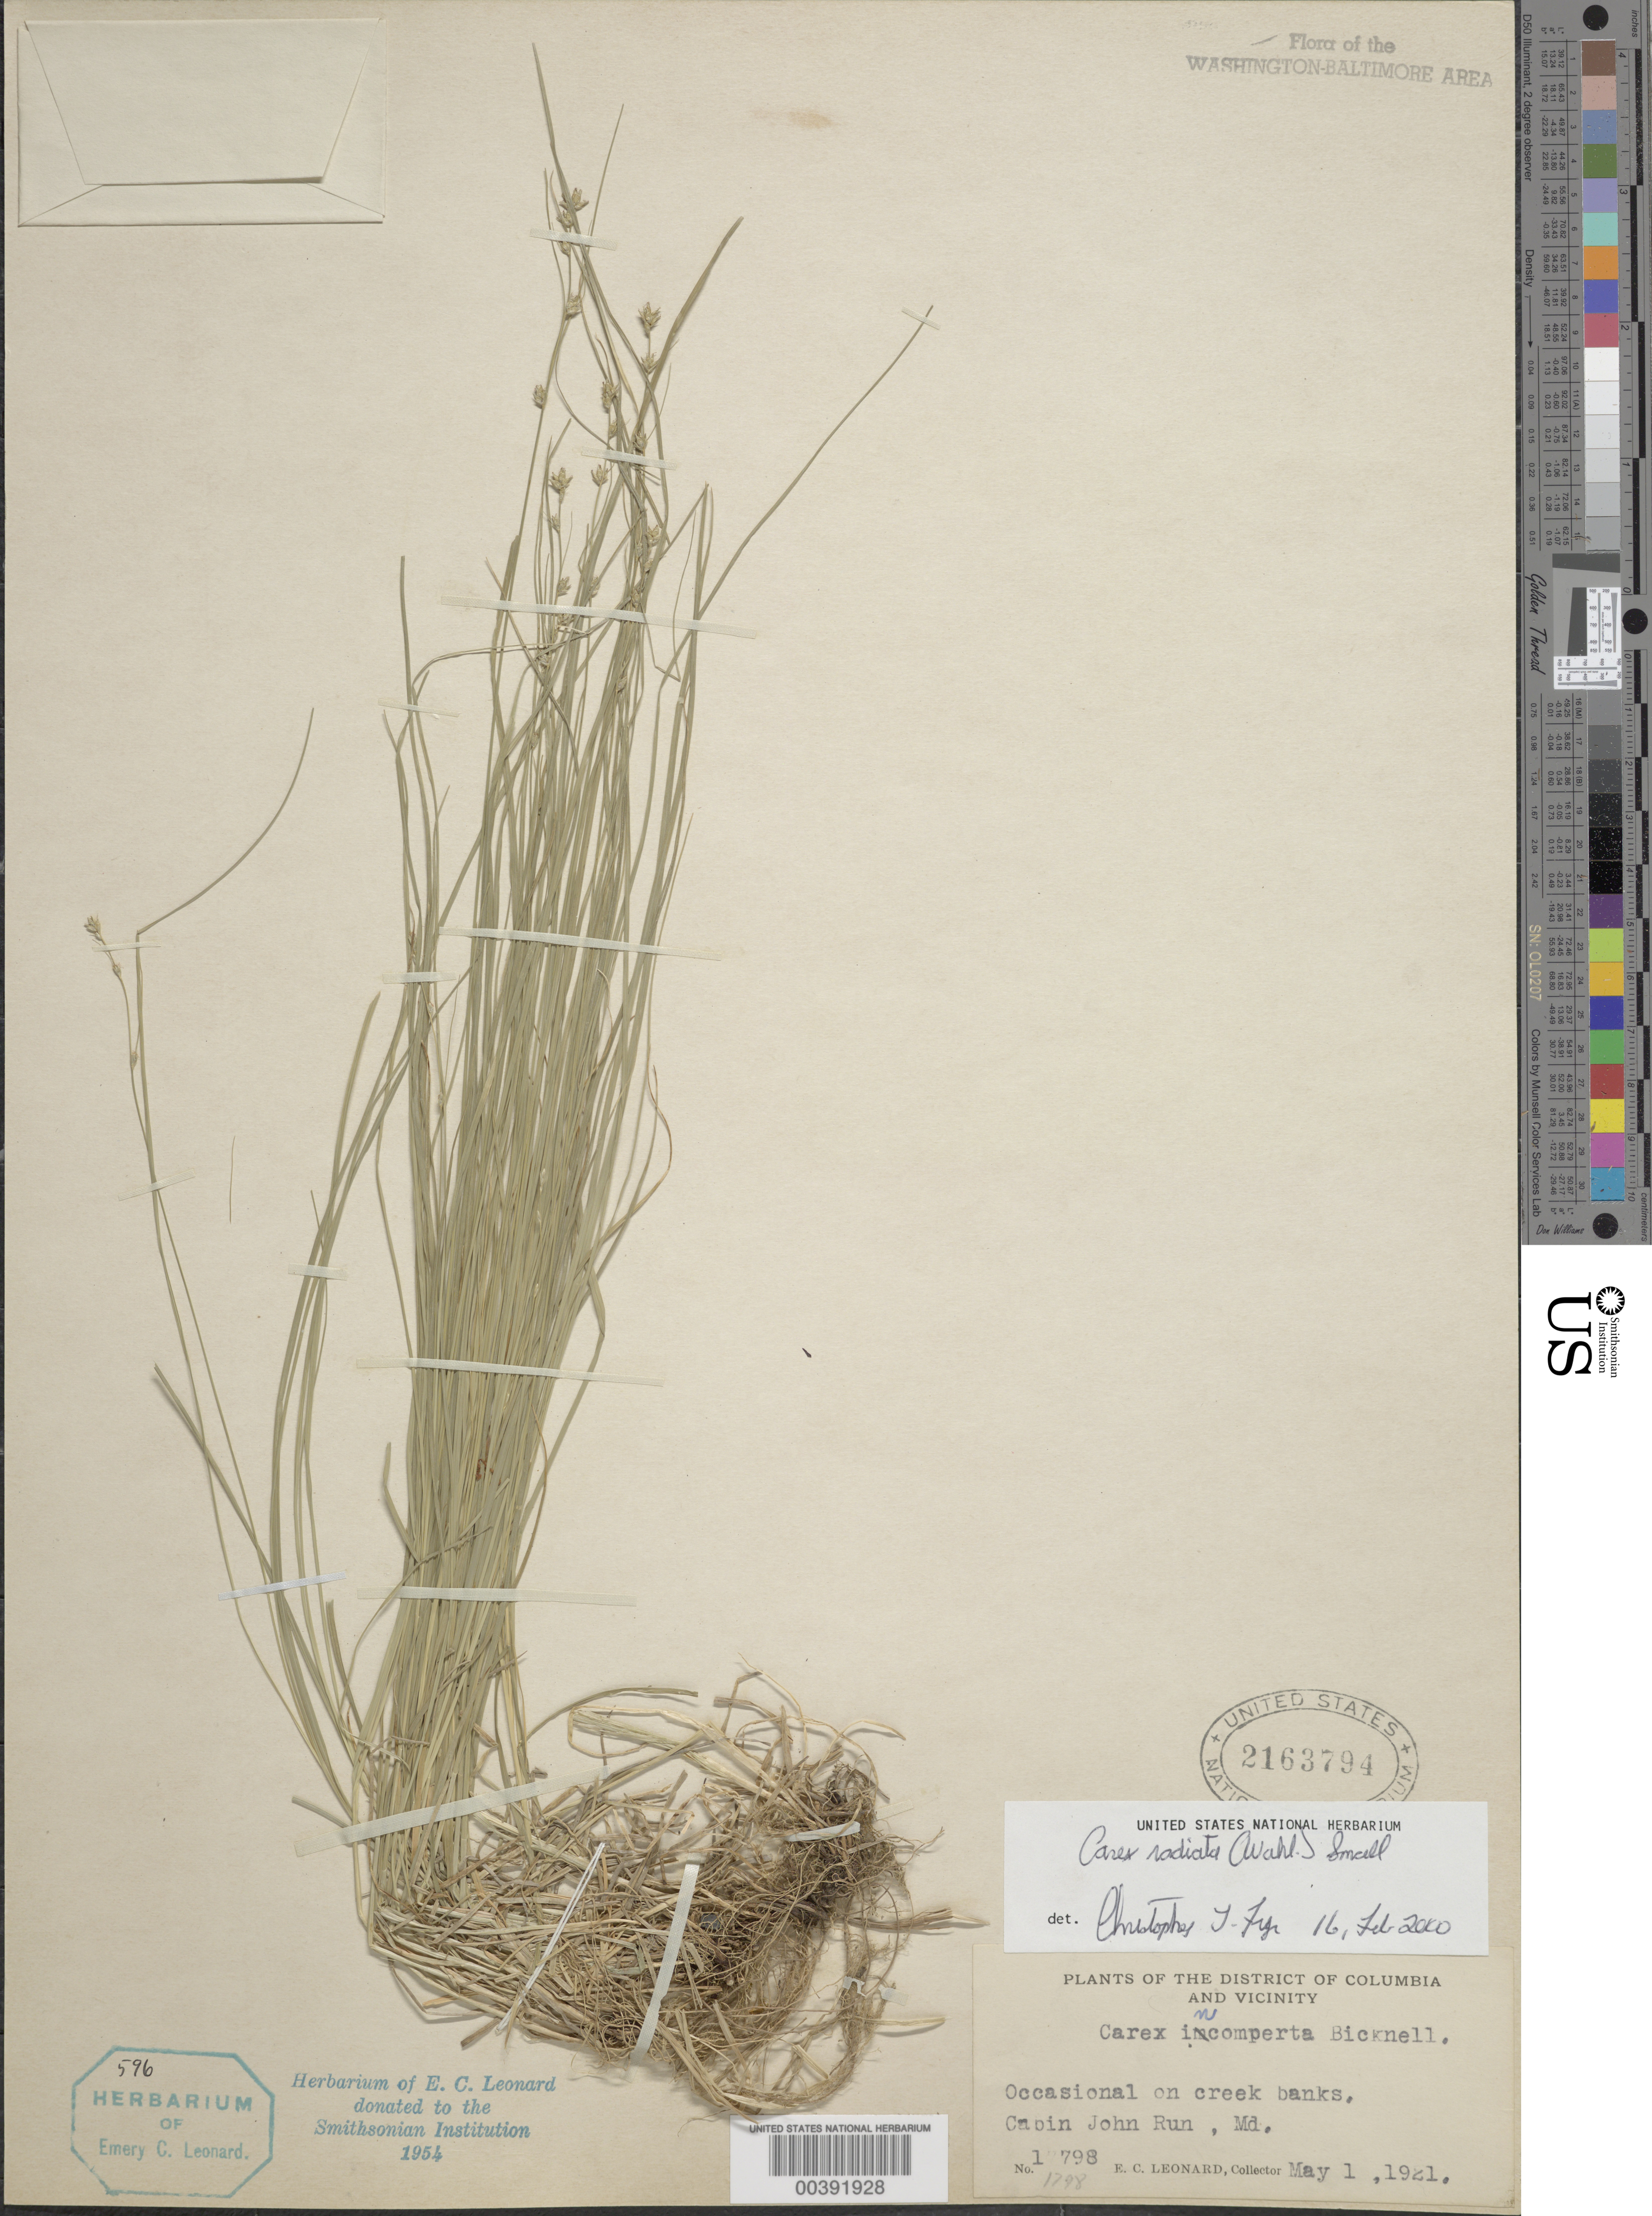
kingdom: Plantae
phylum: Tracheophyta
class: Liliopsida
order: Poales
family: Cyperaceae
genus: Carex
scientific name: Carex atlantica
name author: L.H. Bailey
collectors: E. C. Leonard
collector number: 1798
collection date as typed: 01 May 1921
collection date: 1921-05-01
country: United States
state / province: Maryland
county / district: Montgomery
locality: Cabin John Run C. & O. Canal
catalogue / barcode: US 2163794